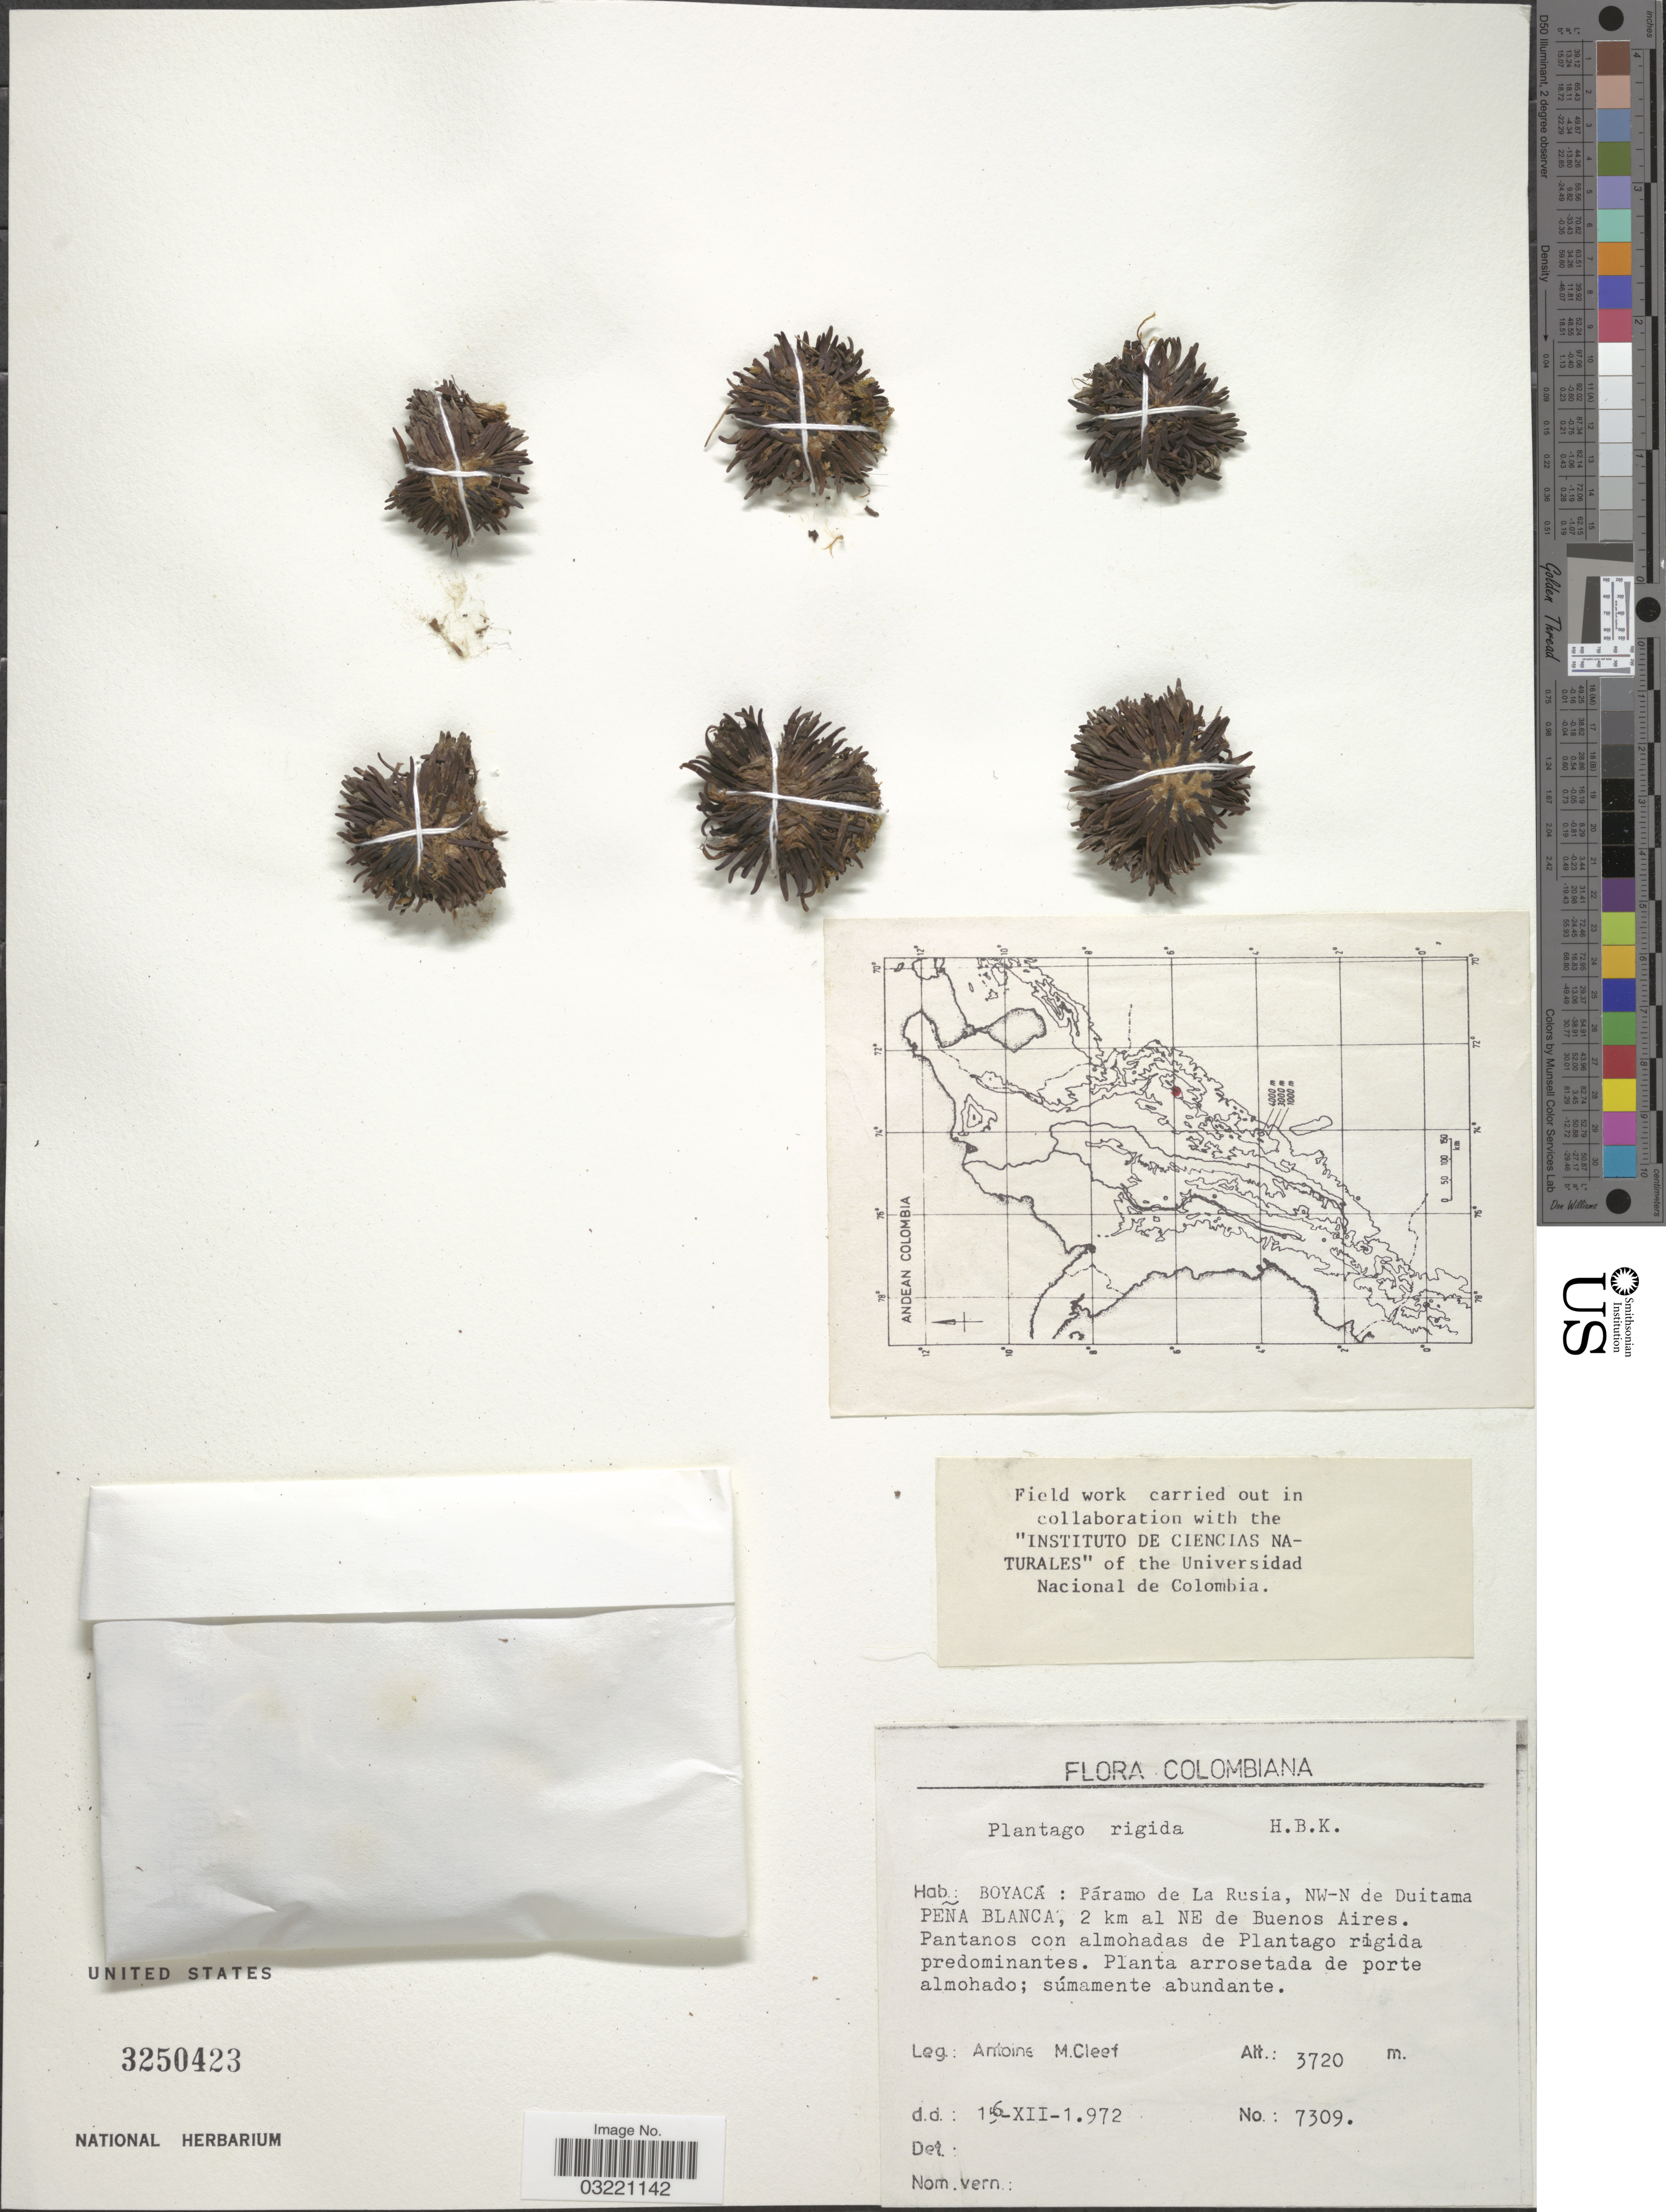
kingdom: Plantae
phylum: Tracheophyta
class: Magnoliopsida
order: Lamiales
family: Plantaginaceae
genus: Plantago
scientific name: Plantago rigida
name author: Kunth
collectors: A. M. Cleef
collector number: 7309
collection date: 1972-12-16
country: Colombia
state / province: Boyacá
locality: Páramo de La Rusia, NW-N de Duitama Peña Blanca, 2 km al NE de Buenos Aires.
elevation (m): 3720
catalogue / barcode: US 3250423